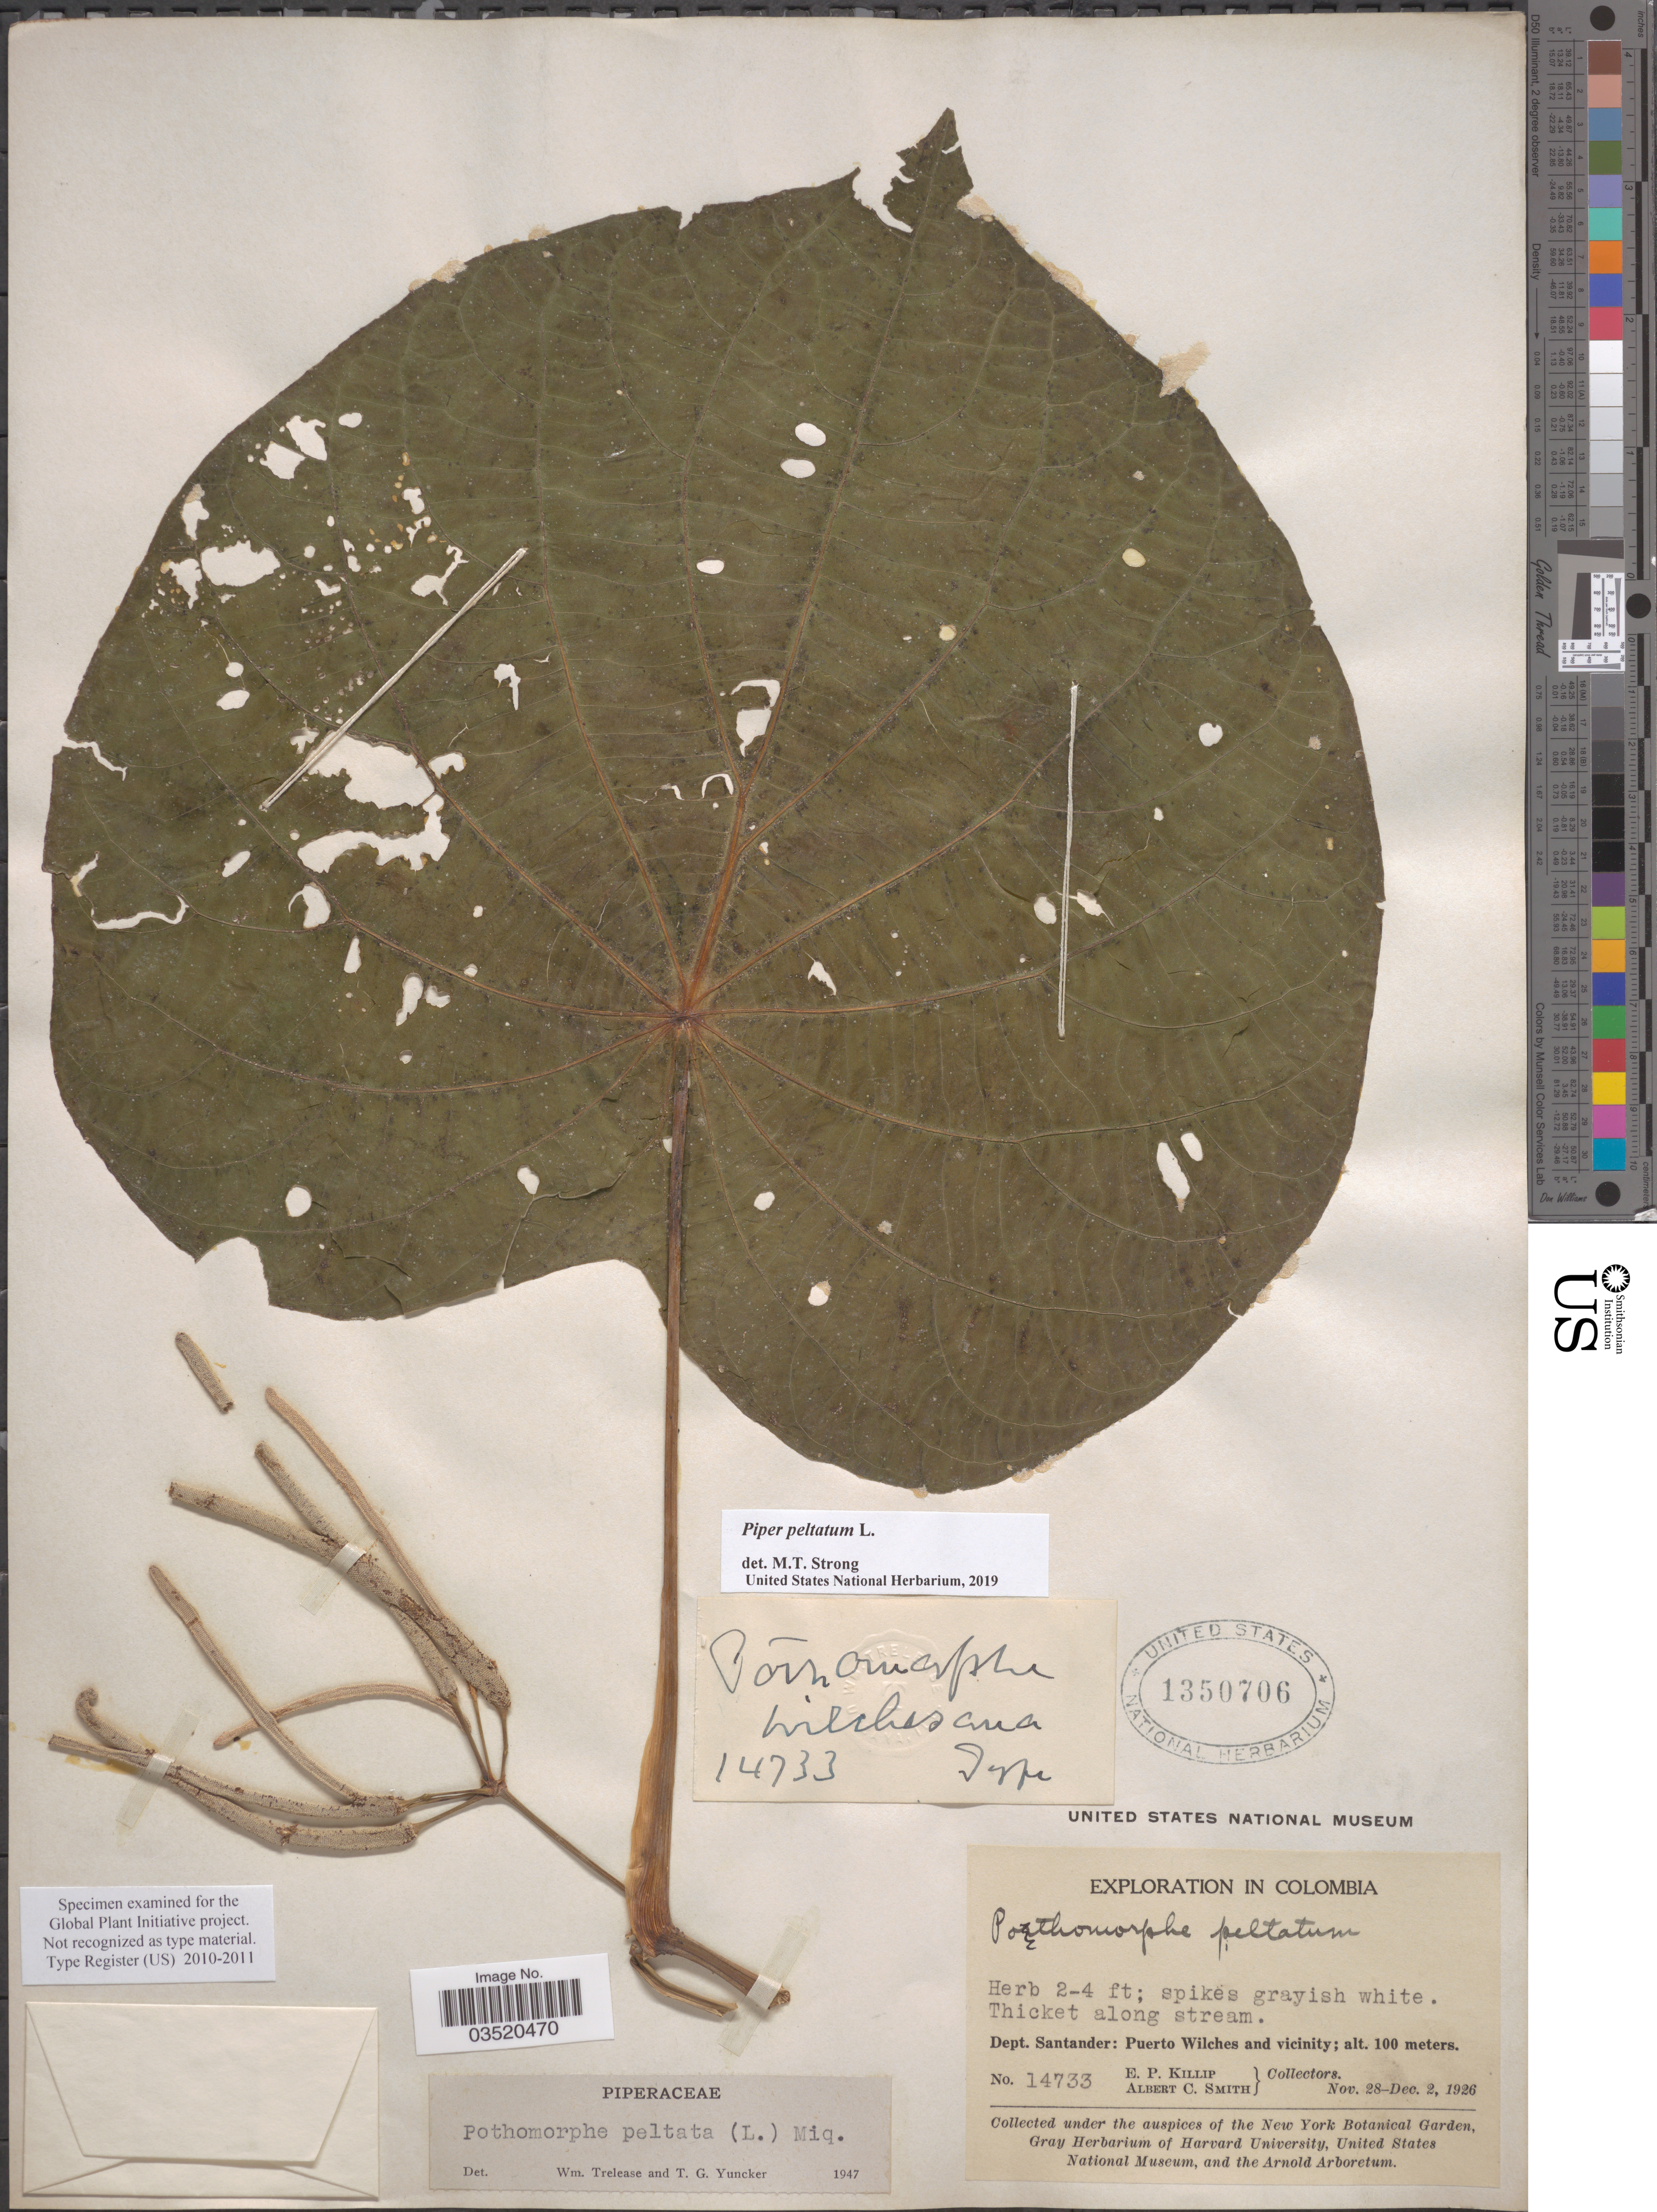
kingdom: Plantae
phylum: Tracheophyta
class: Magnoliopsida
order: Piperales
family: Piperaceae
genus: Piper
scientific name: Piper peltatum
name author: L.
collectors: E. P. Killip & A. C. Smith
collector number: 14733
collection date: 1926-11-28/1926-12-02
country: Colombia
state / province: Santander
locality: Dept. Santander: Puerto Wilches and vicinity.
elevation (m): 100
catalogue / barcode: US 1350706